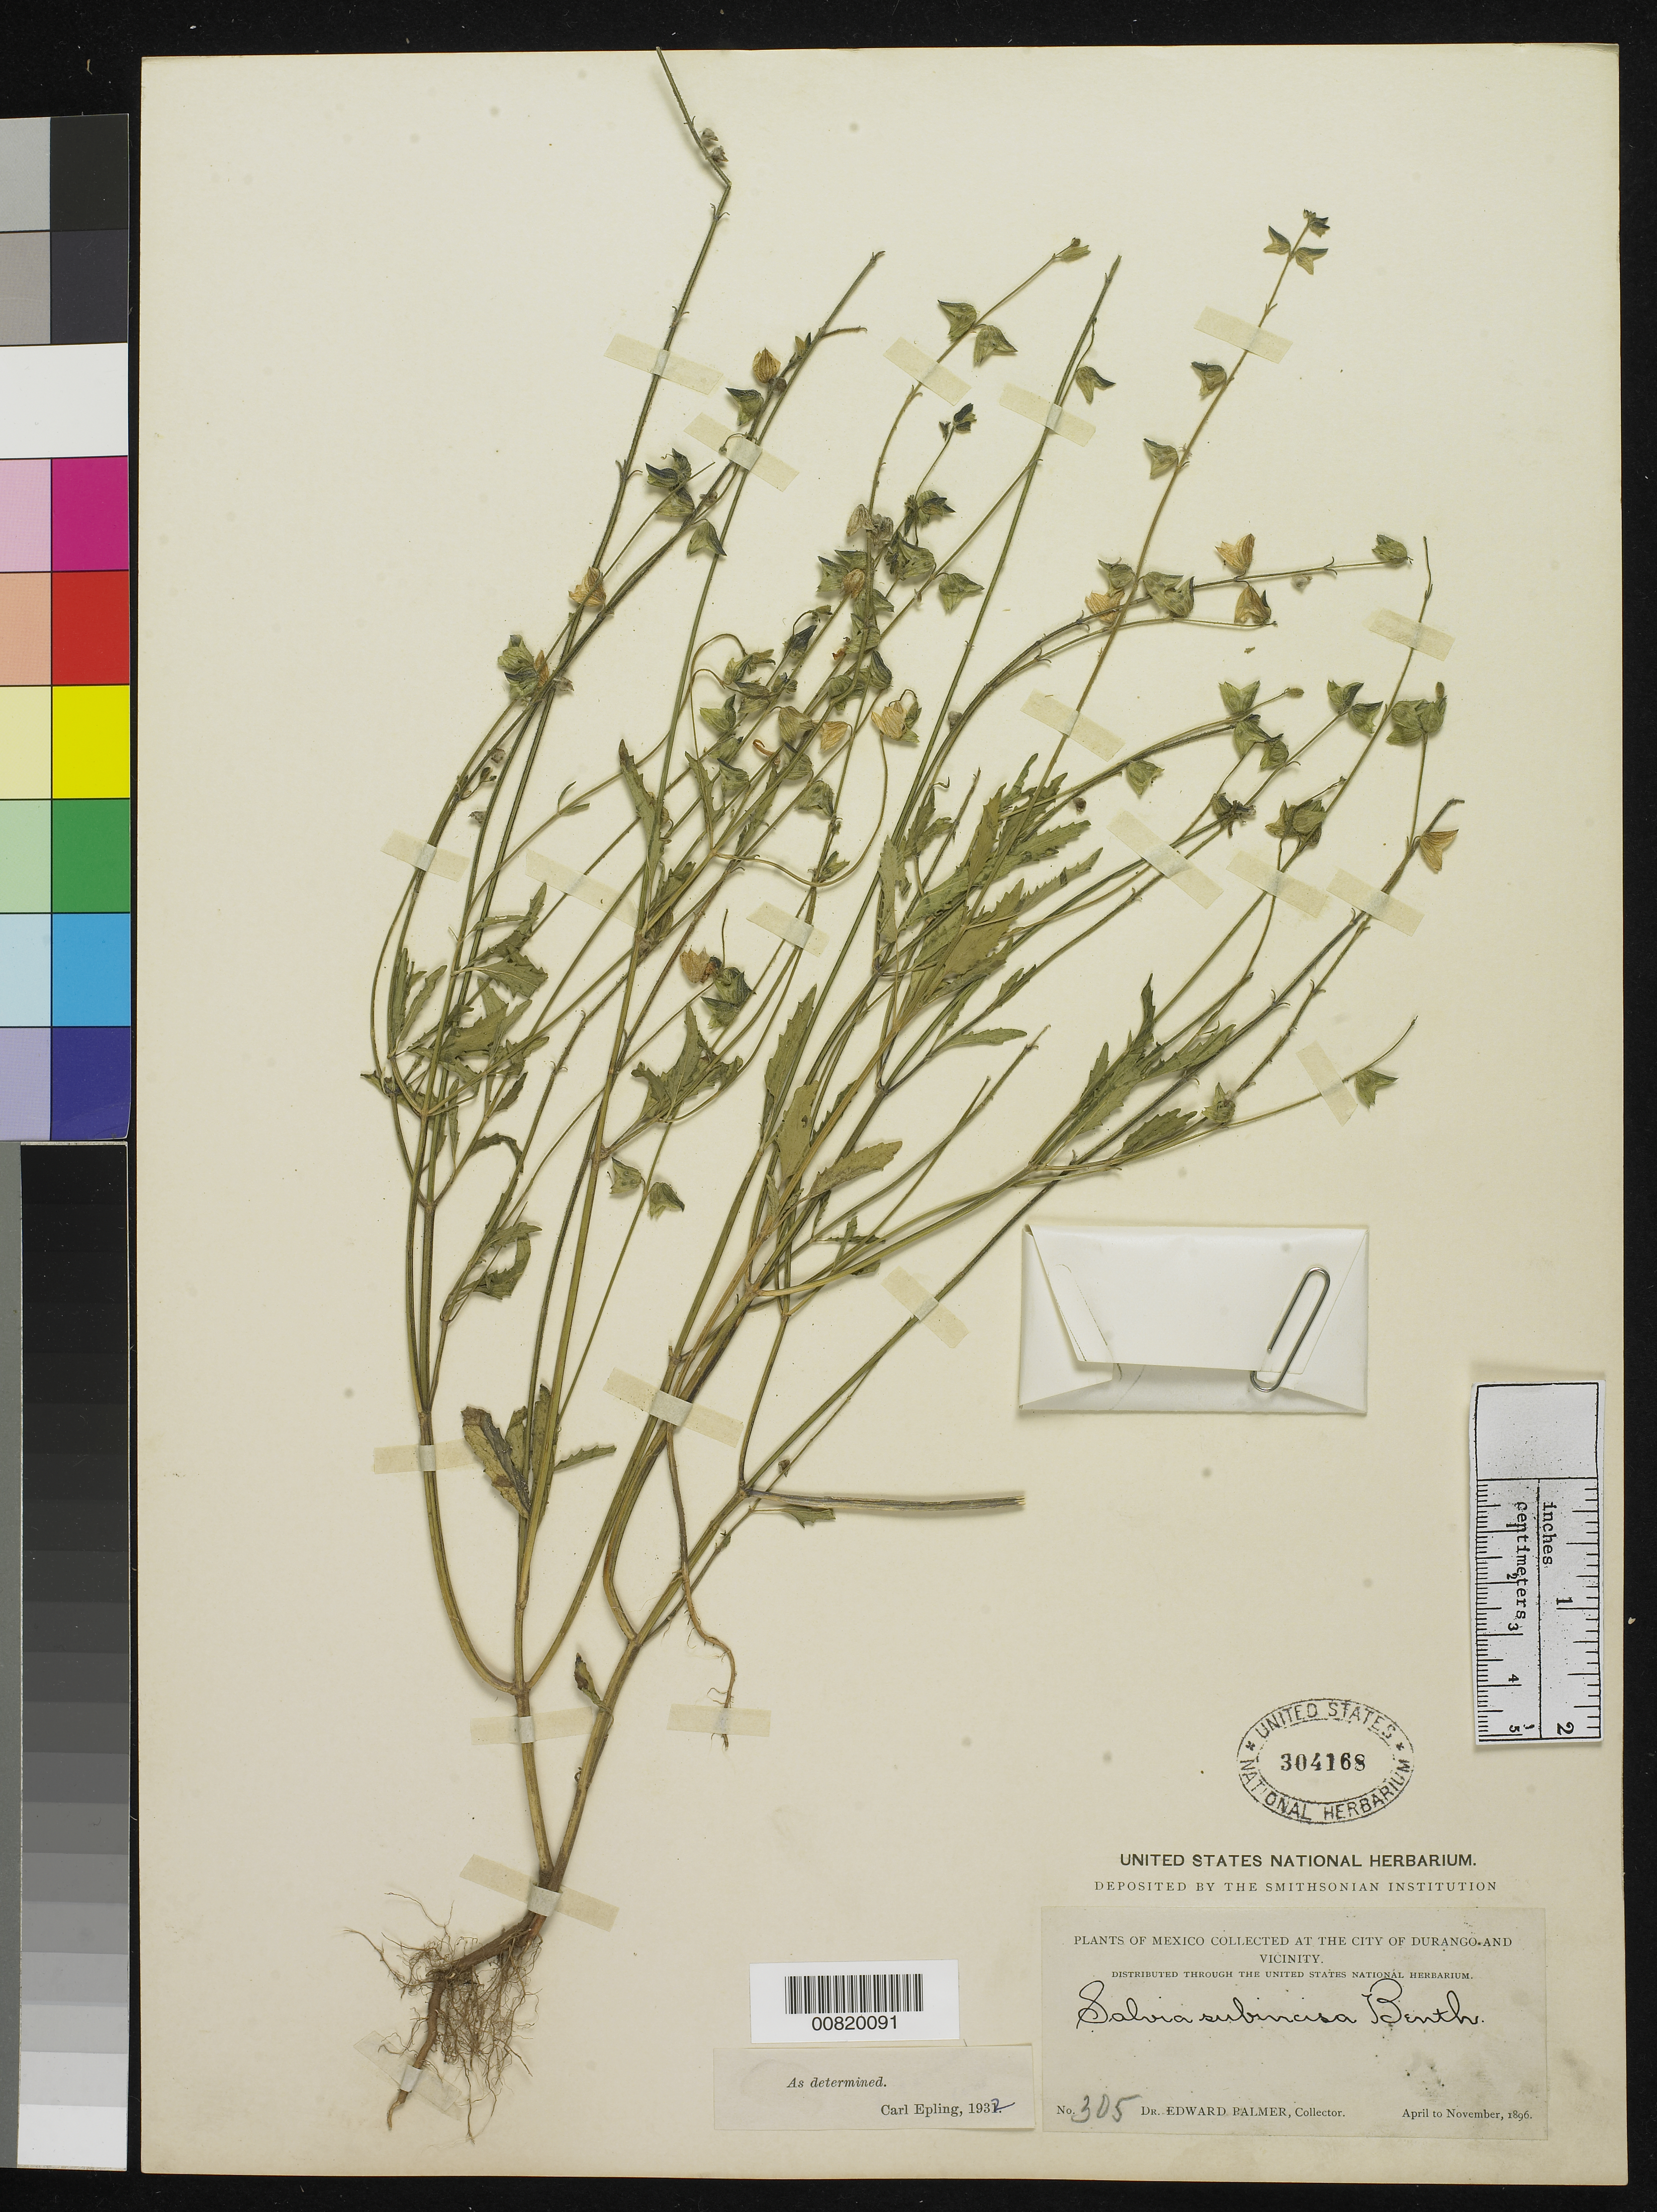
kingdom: Plantae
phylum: Tracheophyta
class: Magnoliopsida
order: Lamiales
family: Lamiaceae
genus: Salvia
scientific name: Salvia subincisa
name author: Benth.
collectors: E. Palmer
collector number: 305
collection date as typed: Apr 1896 to -- Nov 1896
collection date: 1896-04/1896-11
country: Mexico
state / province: Durango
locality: City of Durango and vicinity.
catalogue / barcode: US 304168